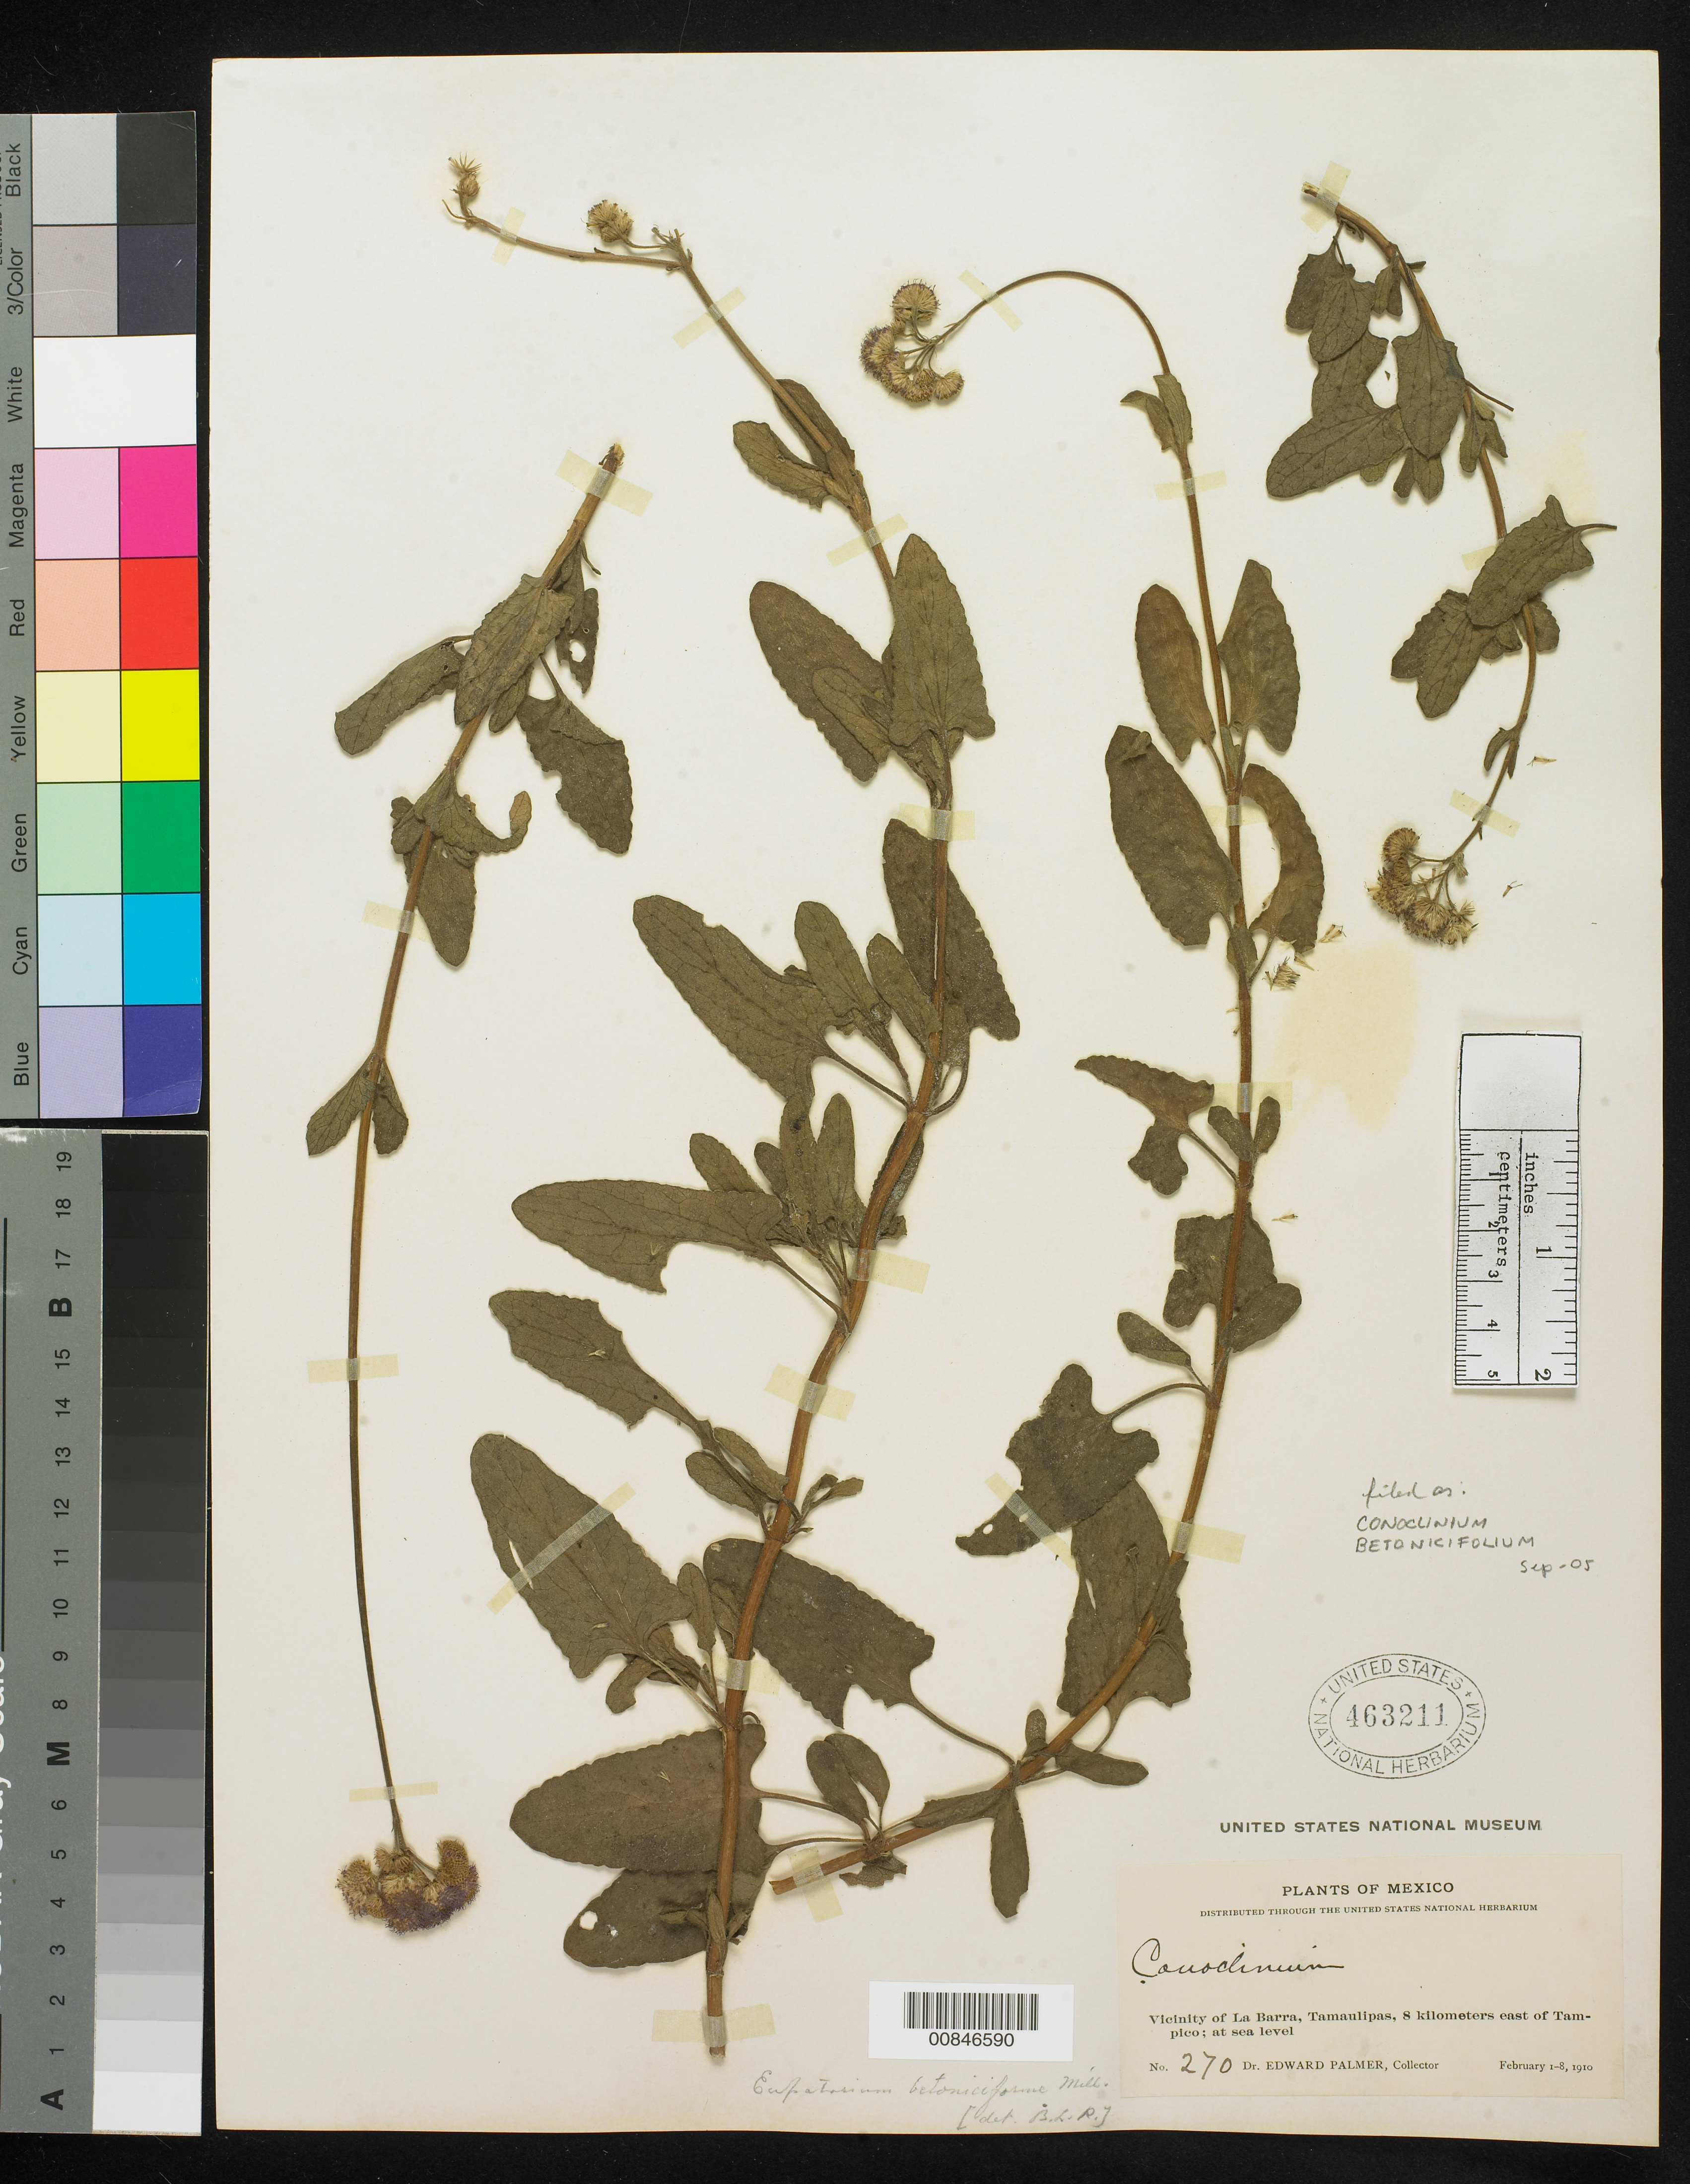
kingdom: Plantae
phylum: Tracheophyta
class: Magnoliopsida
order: Asterales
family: Asteraceae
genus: Conoclinium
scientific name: Conoclinium betonicifolium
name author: (Mill.) R.M. King & H. Rob.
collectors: E. Palmer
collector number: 270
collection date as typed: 01 Feb 1910 to 08 Feb 1910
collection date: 1910-02-01/1910-02-08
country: Mexico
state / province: Tamaulipas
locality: Vicinity of La Barra, 8 Kilometers east of Tampico.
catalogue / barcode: US 463211